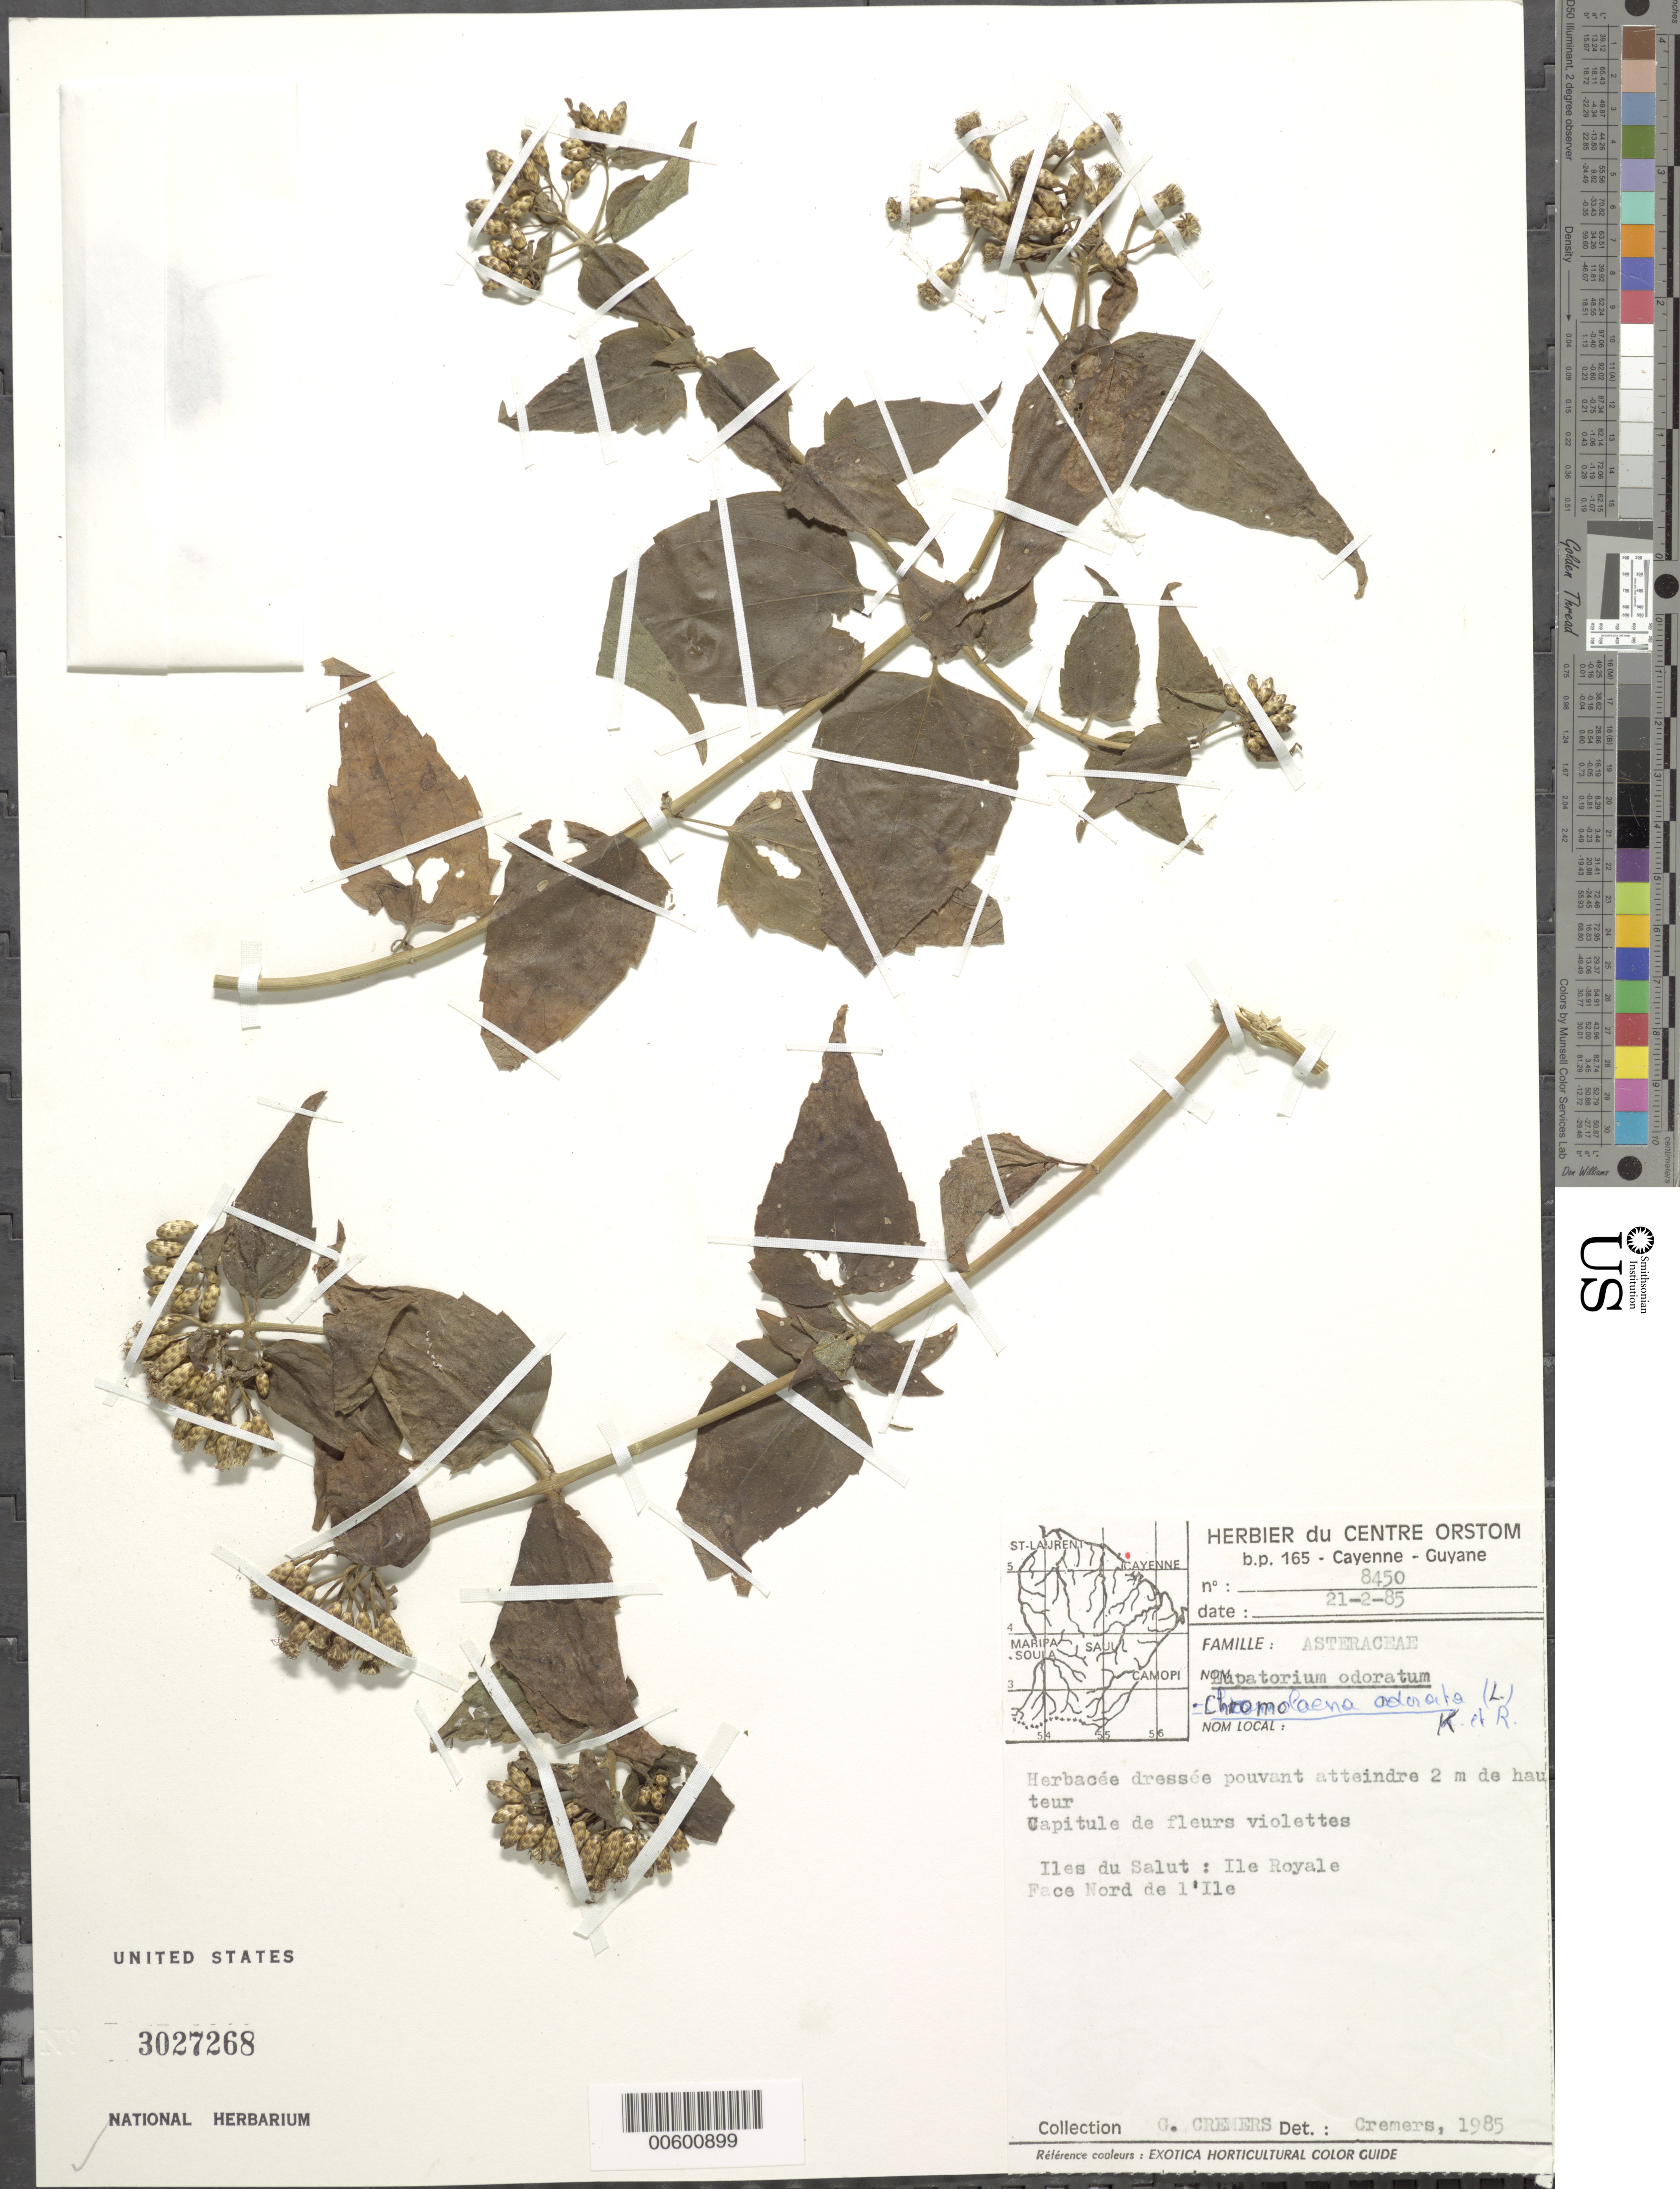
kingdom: Plantae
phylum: Tracheophyta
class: Magnoliopsida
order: Asterales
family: Asteraceae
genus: Chromolaena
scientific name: Chromolaena odorata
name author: (L.) R.M. King & H. Rob.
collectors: G. Cremers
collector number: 8450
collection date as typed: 21-Feb-85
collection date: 1985-02-21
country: French Guiana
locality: Iles du Salut, Ile Royale, face Nord de l'Ile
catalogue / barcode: US 3027268